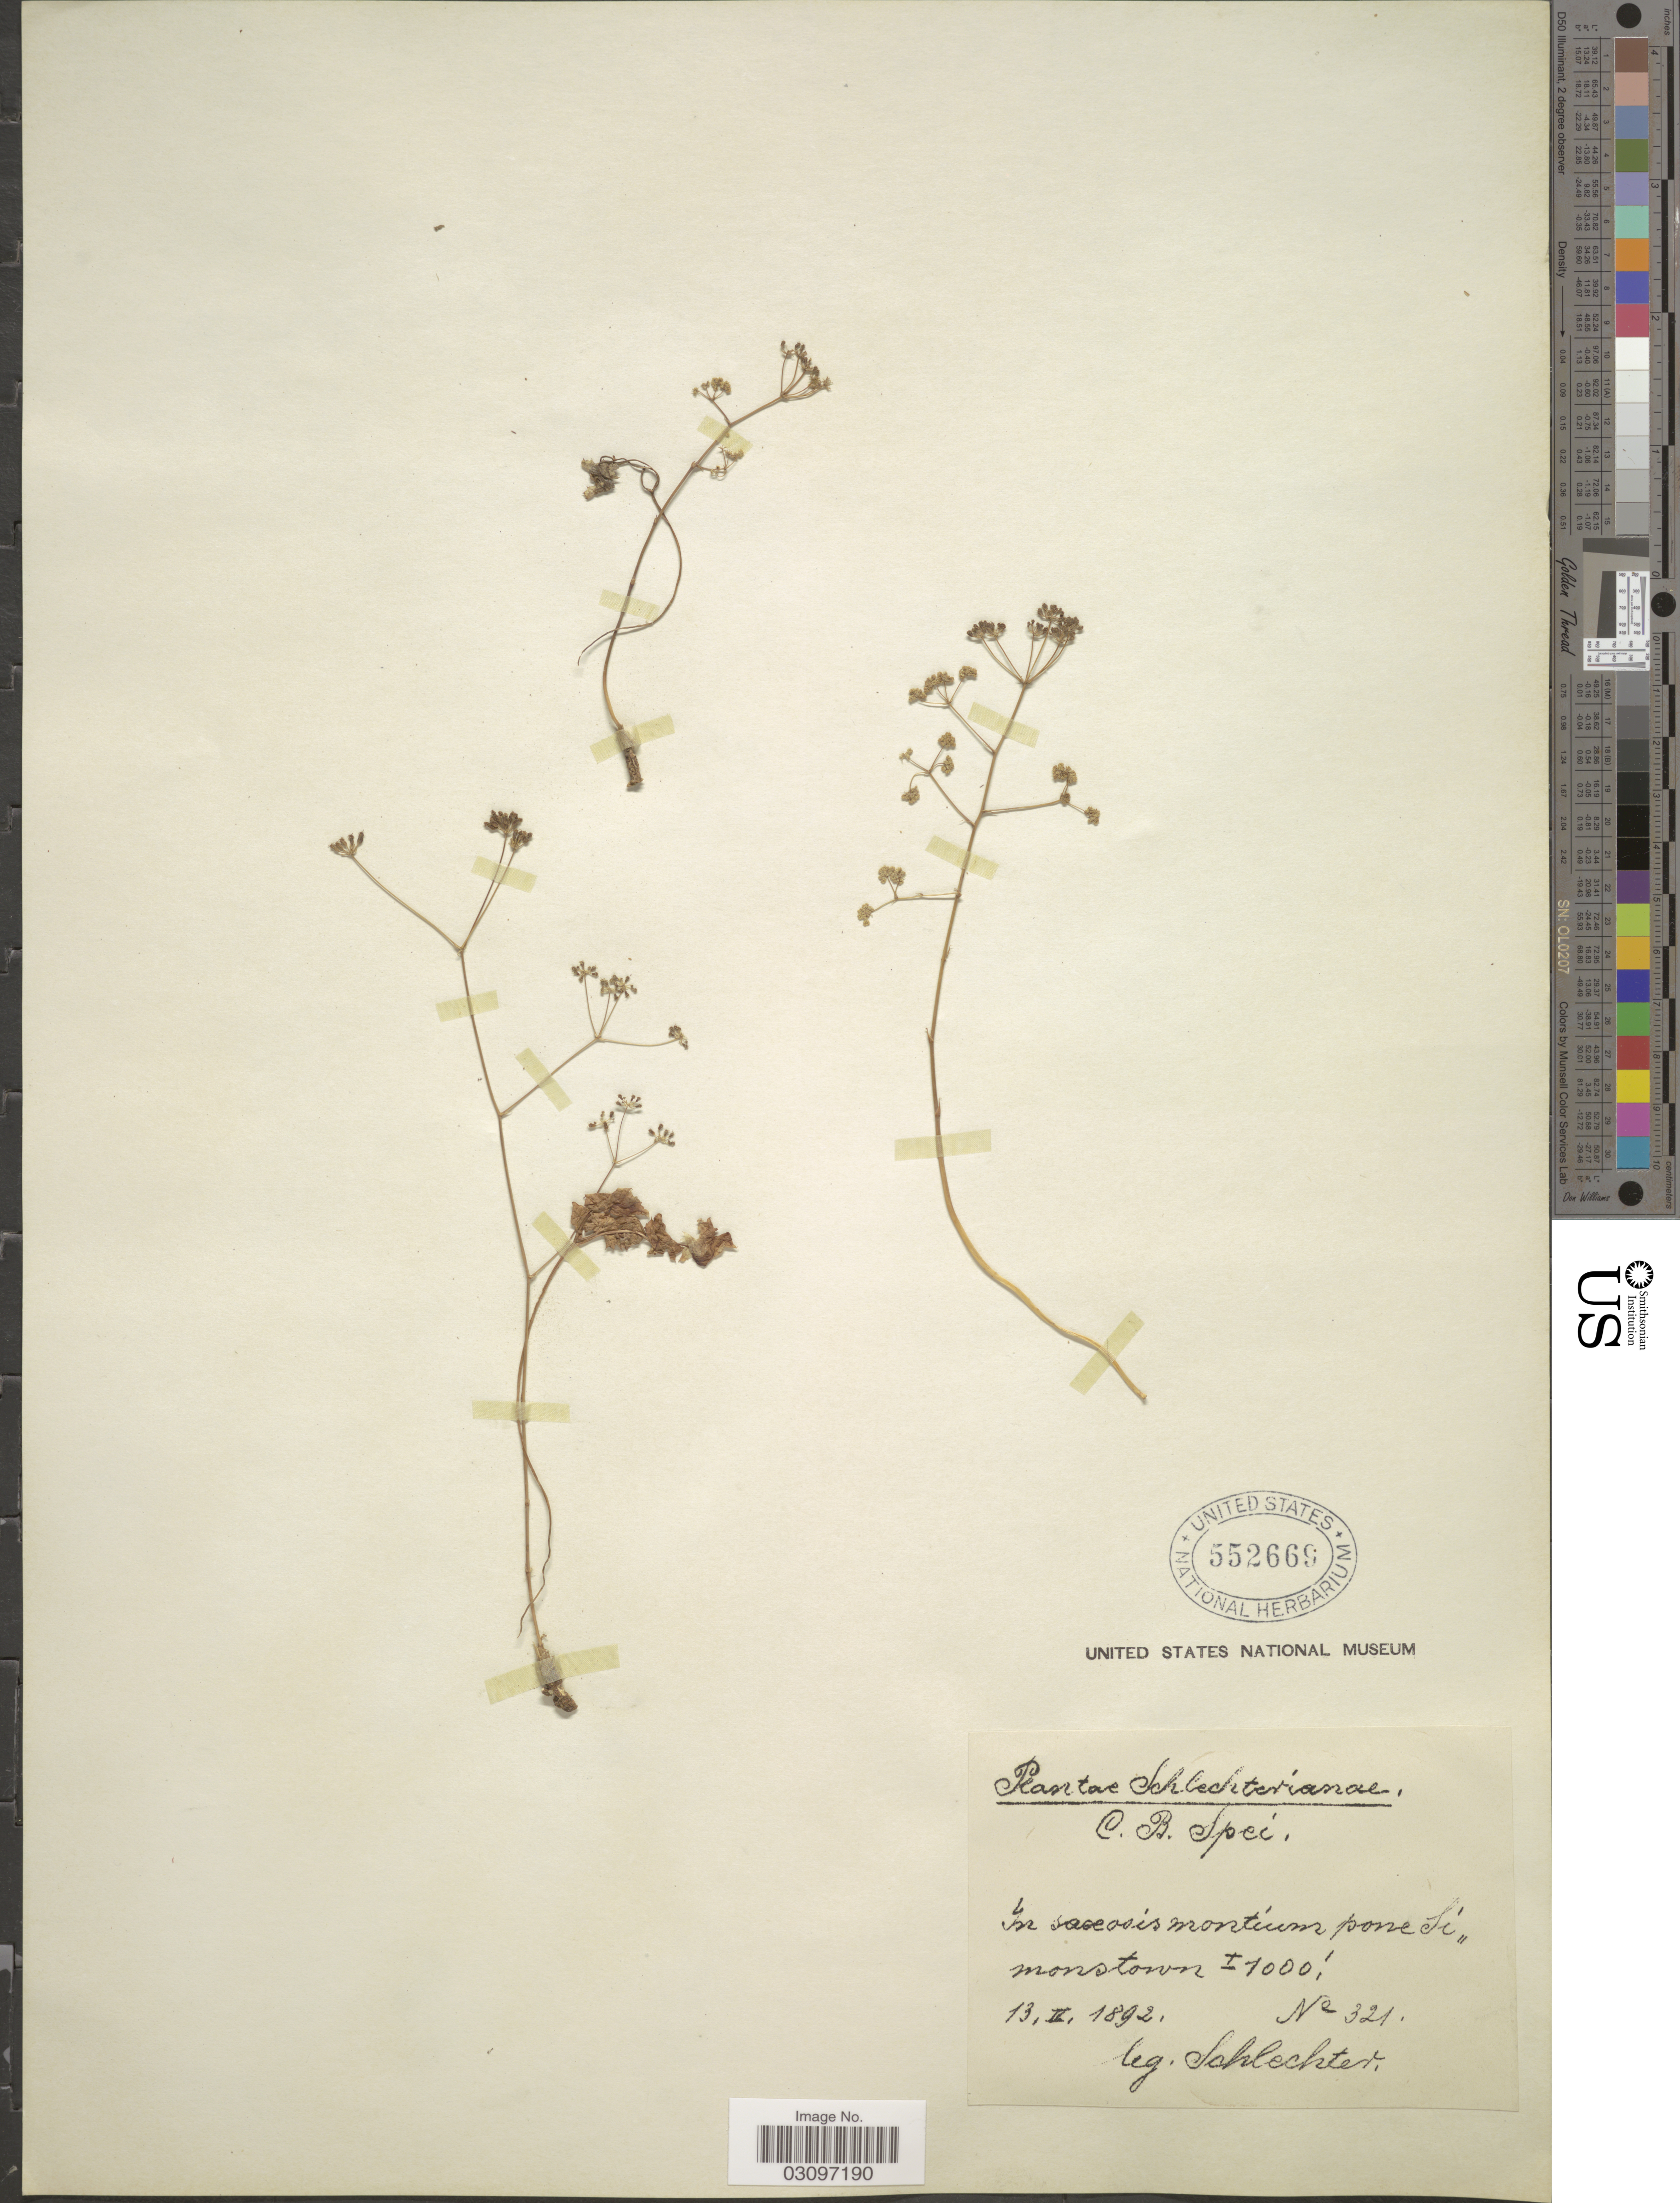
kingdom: Plantae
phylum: Tracheophyta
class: Magnoliopsida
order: Apiales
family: Apiaceae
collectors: Schlechter, --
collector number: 321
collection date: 1892-02-13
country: South Africa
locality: In saceosis montium pone Simonstown.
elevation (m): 305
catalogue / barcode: US 552669